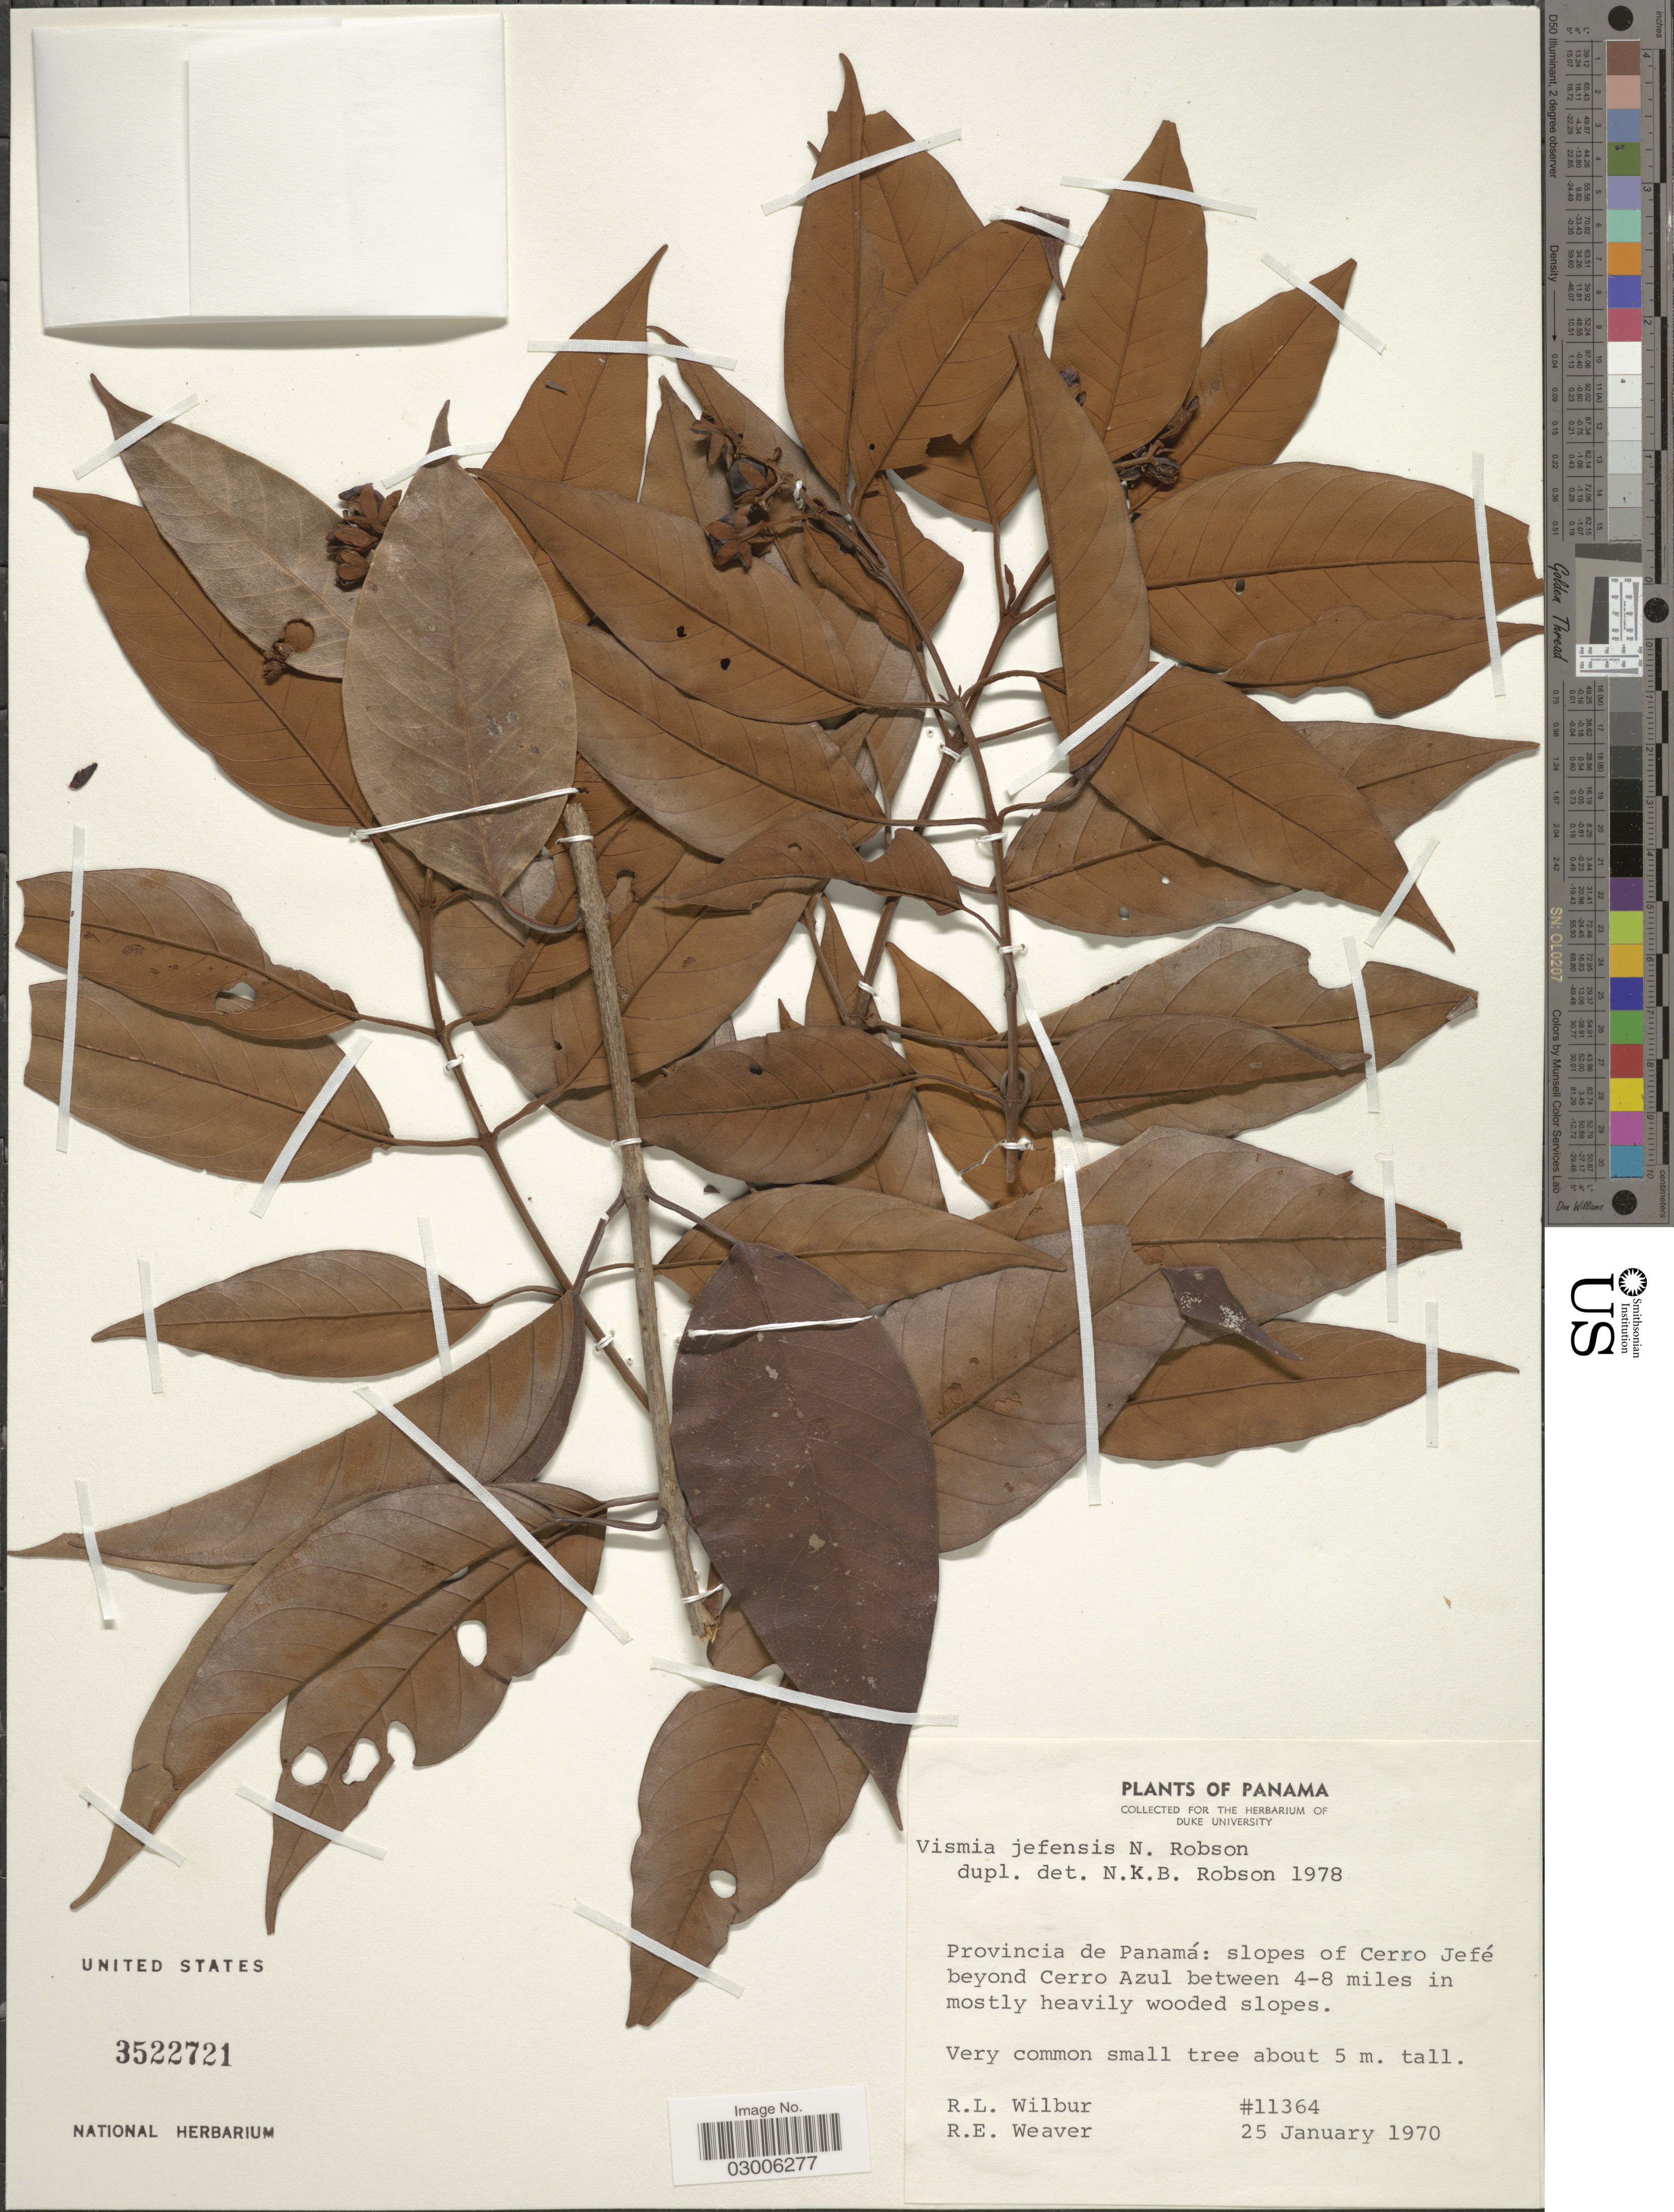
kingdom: Plantae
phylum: Tracheophyta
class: Magnoliopsida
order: Malpighiales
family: Hypericaceae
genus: Vismia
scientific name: Vismia jefensis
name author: N. Robson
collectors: R. L. Wilbur & R. E. Weaver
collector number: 11364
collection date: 1970-01-25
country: Panama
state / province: Panamá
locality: Slopes of Cerro Jefé beyond Cerro Azul about 4-8 miles.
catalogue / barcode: US 3522721